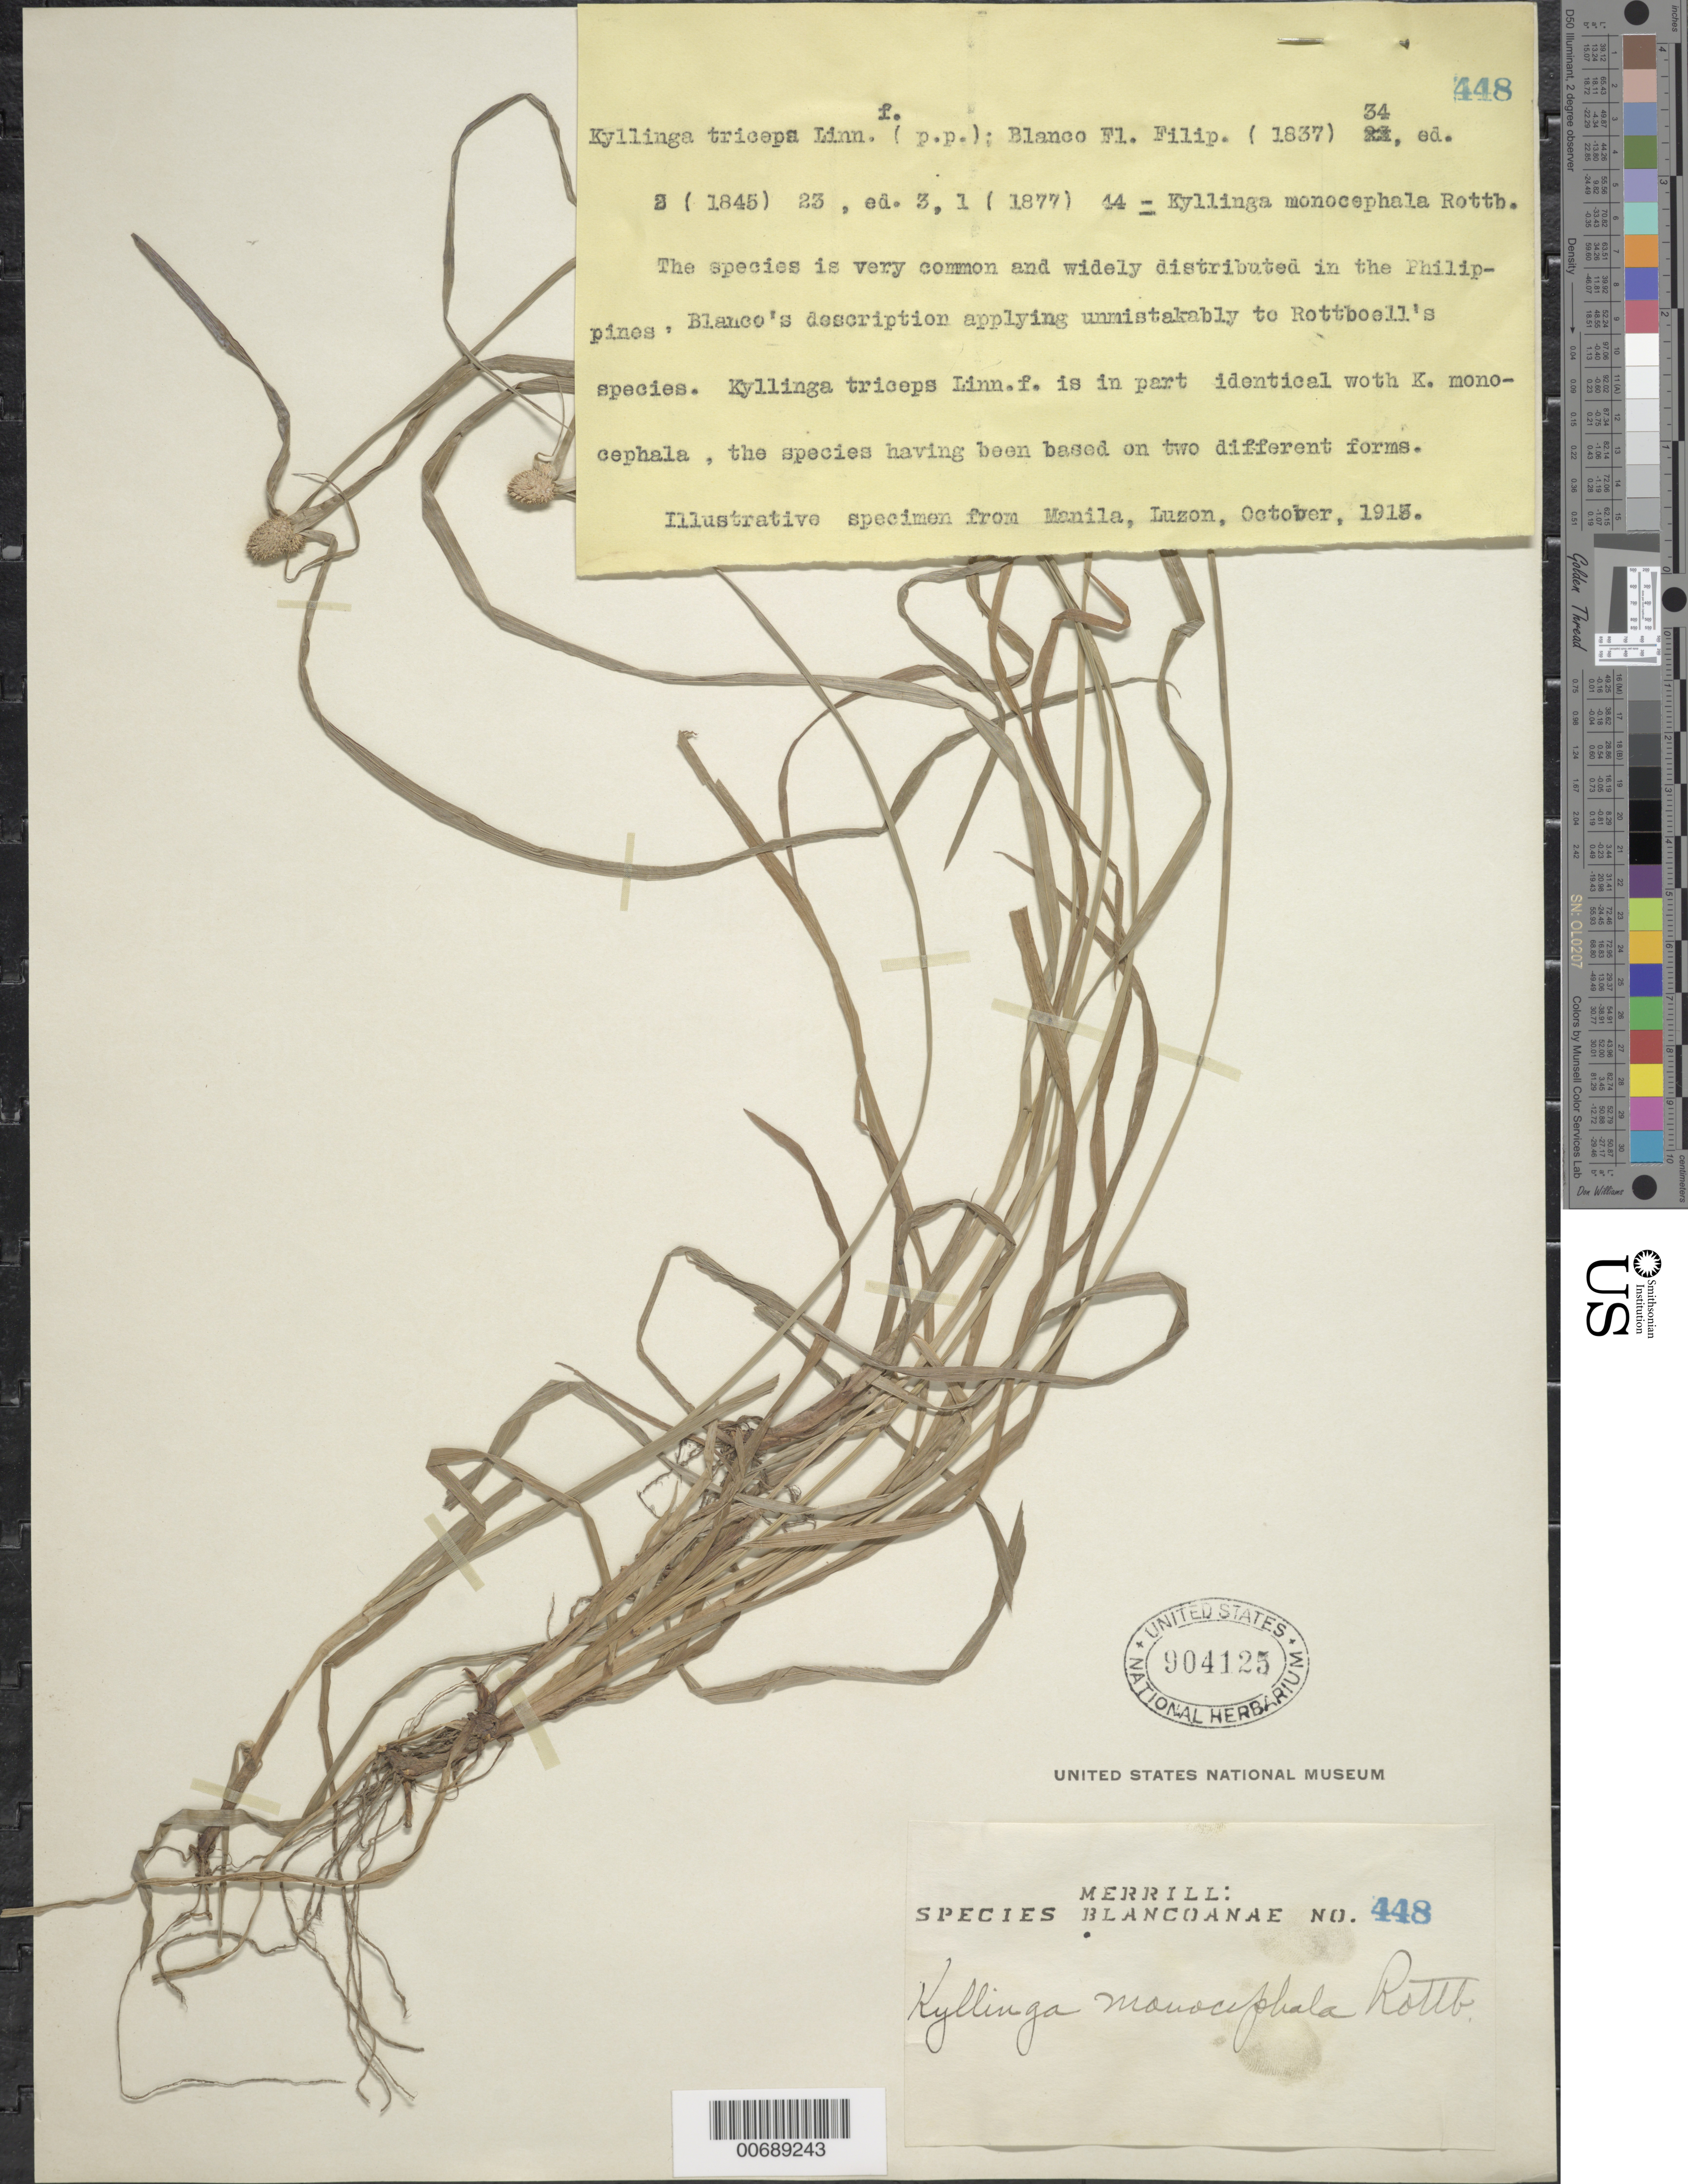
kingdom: Plantae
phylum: Tracheophyta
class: Liliopsida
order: Poales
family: Cyperaceae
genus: Cyperus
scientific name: Cyperus mindorensis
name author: (Steud.) Huygh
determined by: Strong, M. T., (US), Smithsonian Institution - National Museum of Natural History (UNITED STATES)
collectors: E. D. Merrill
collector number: Sp. Blancoan. 0448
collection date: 1913-10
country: Philippines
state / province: National Capital Region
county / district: Manila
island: Luzon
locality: Manila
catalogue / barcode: US 904125